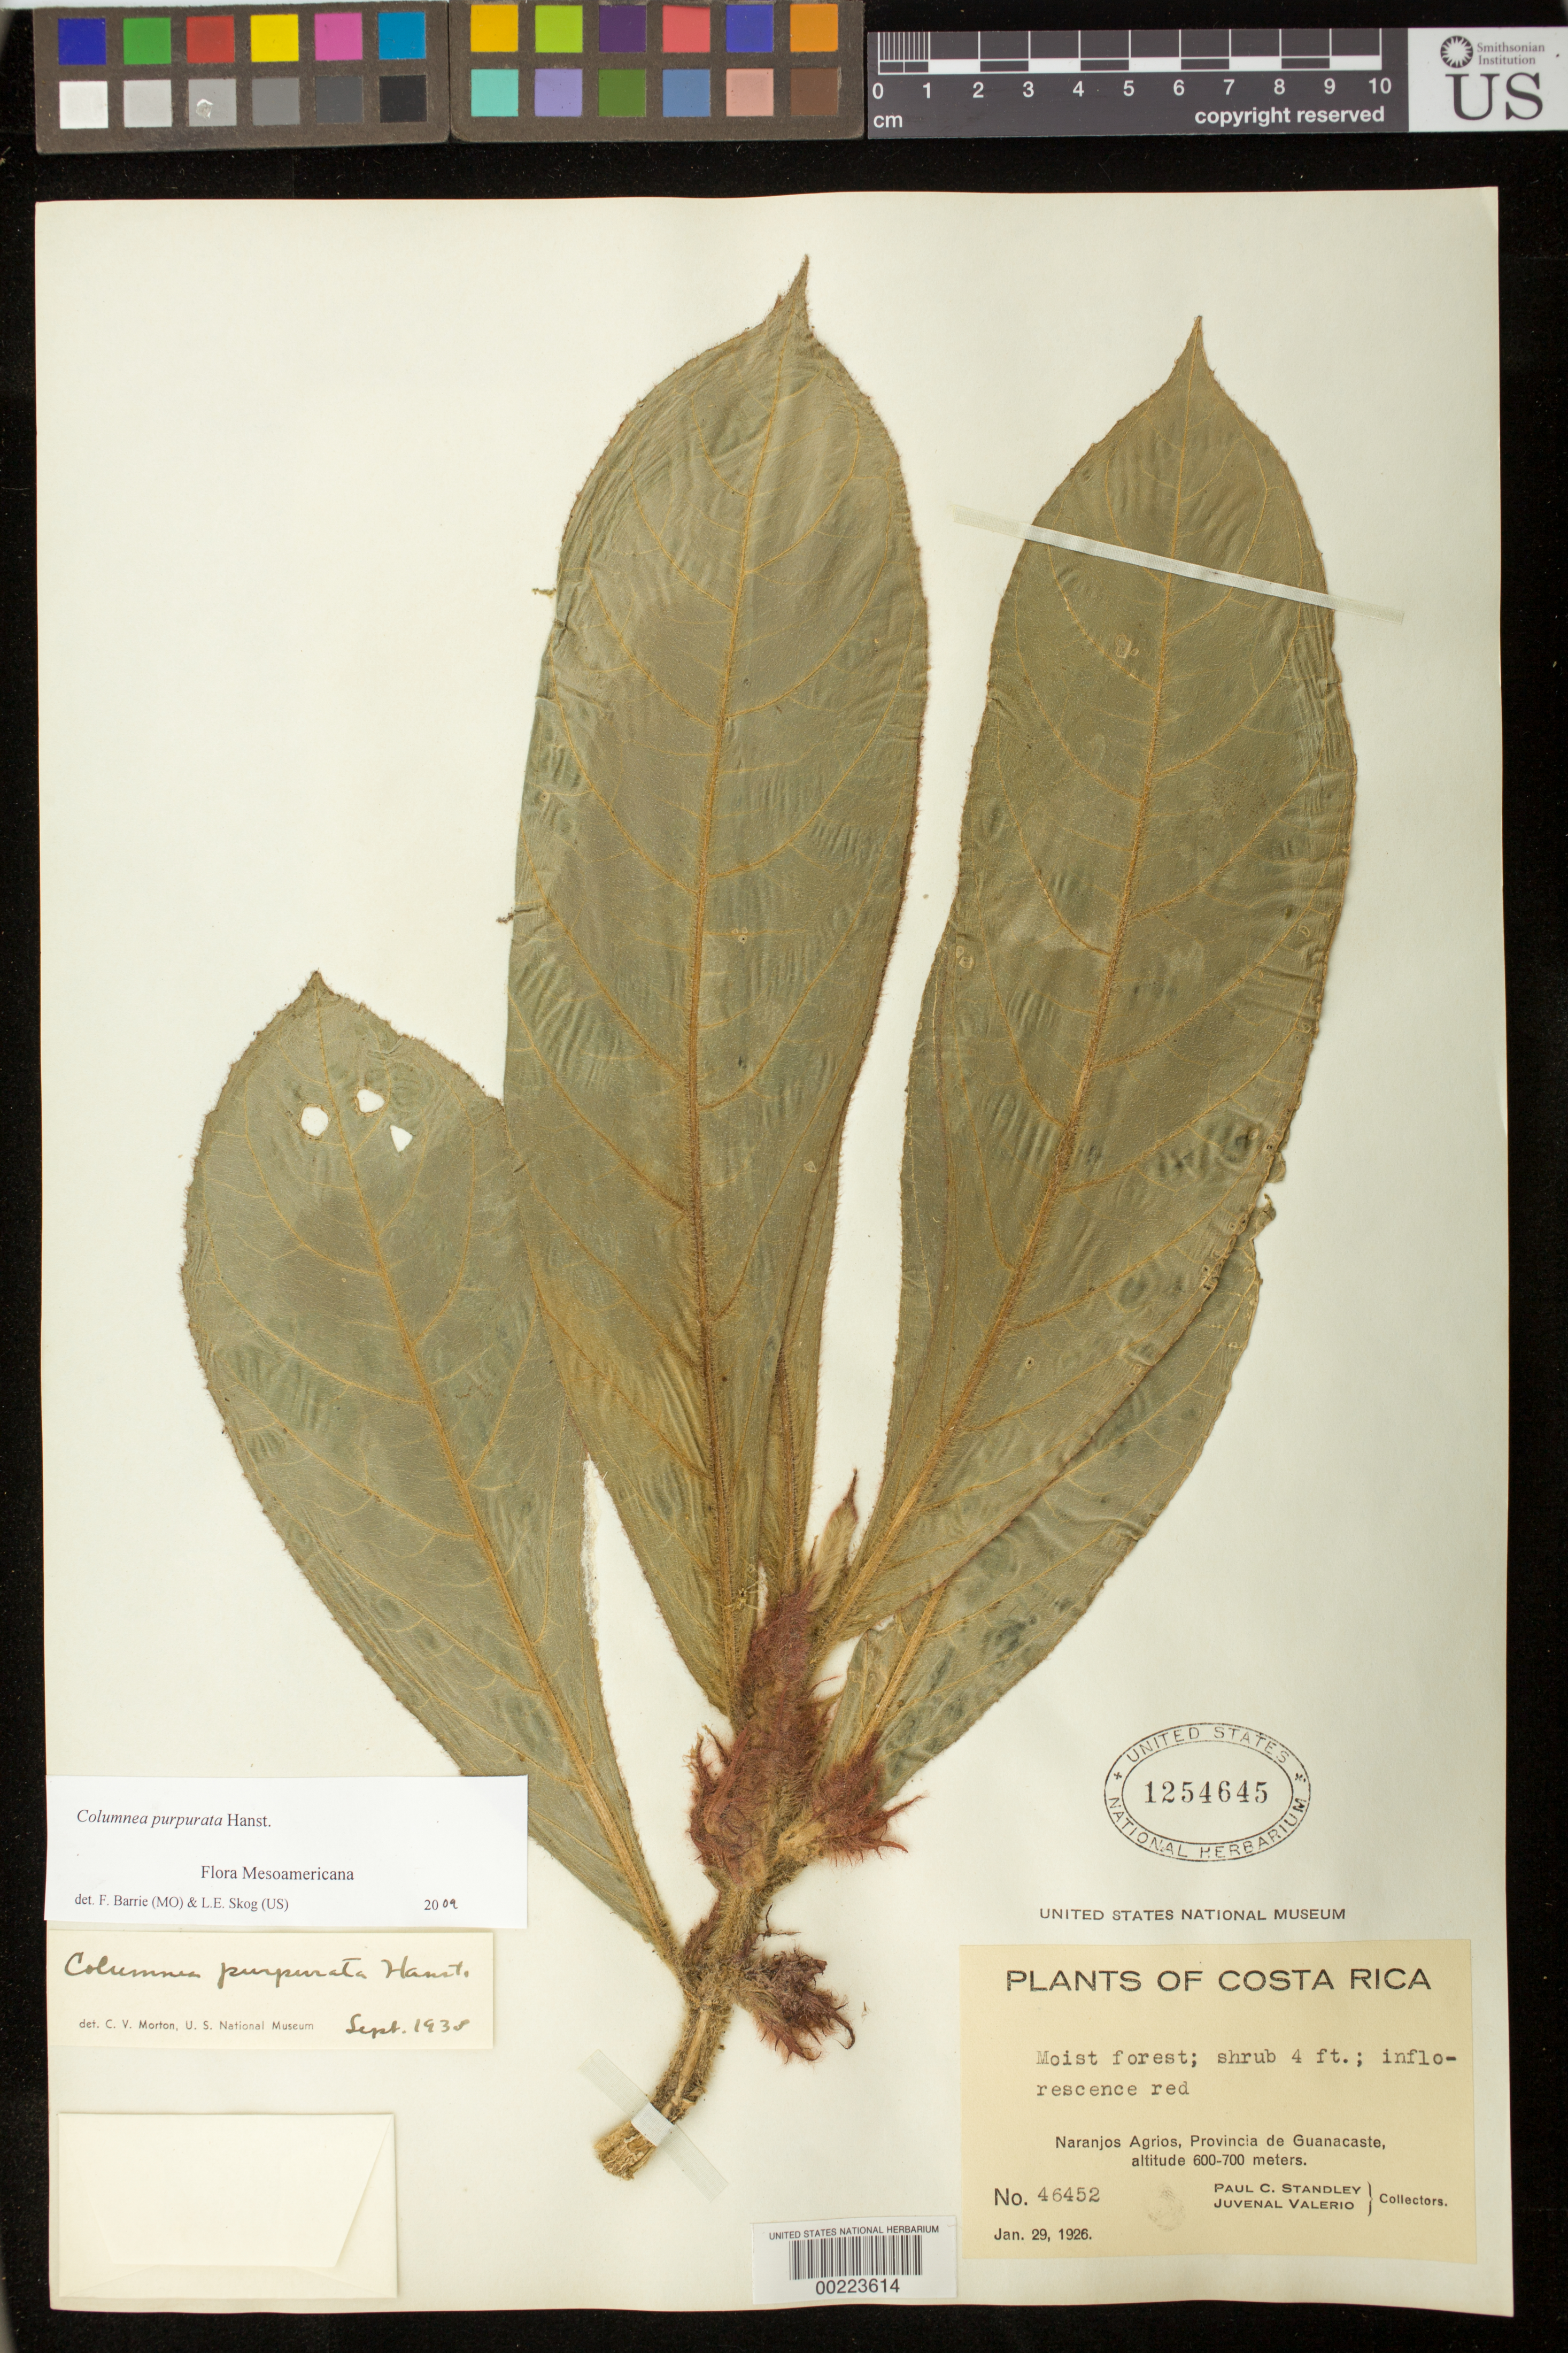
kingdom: Plantae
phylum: Tracheophyta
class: Magnoliopsida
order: Lamiales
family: Gesneriaceae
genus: Columnea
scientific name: Columnea purpurata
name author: Hanst.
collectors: P. C. Standley & J. Valerio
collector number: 46452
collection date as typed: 29 Jan 1926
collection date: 1926-01-29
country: Costa Rica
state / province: Guanacaste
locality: Naranjos Agrios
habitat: Moist forest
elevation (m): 600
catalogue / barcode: US 1254645